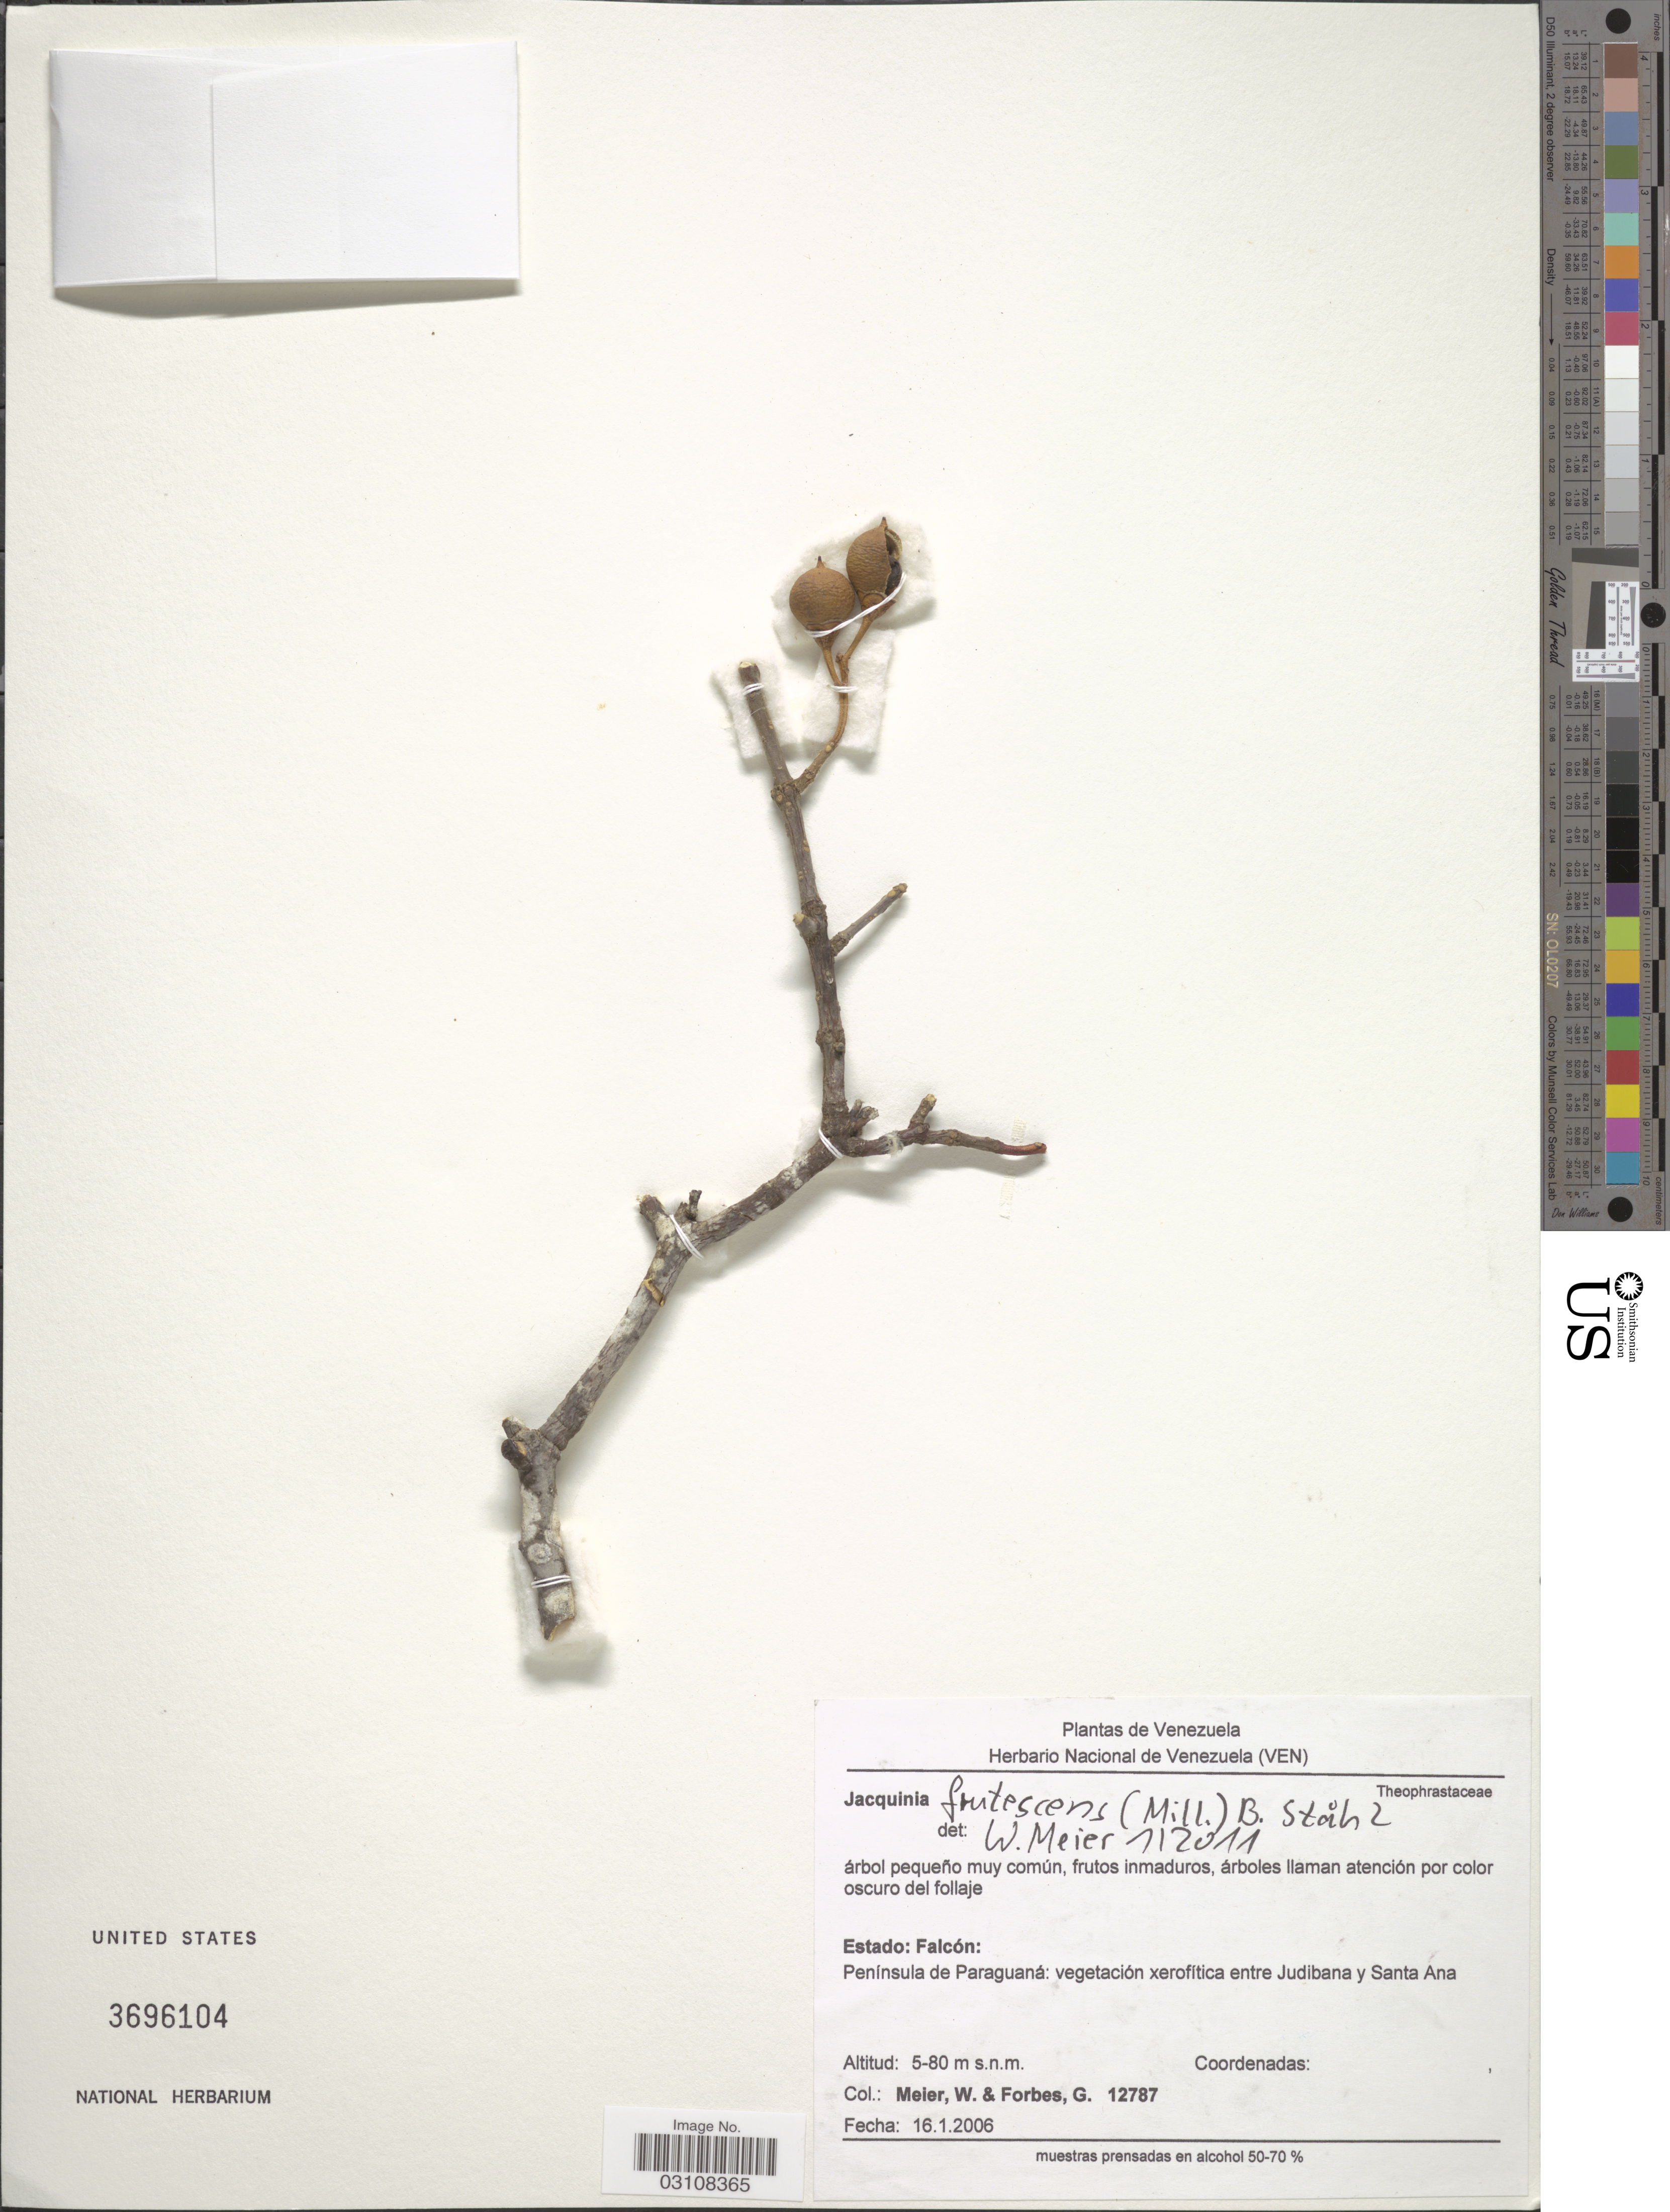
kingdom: Plantae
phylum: Tracheophyta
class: Magnoliopsida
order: Ericales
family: Primulaceae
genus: Bonellia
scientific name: Bonellia frutescens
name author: (Mill.) B. Ståhl & Källersjö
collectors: W. Meier & G. Forbes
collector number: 12787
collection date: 2006-01-16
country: Venezuela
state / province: Falcón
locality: Peninsula de Paraguaná: vegetación xerofitica entre Judibana y Santa Ana.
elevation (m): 5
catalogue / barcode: US 3696104